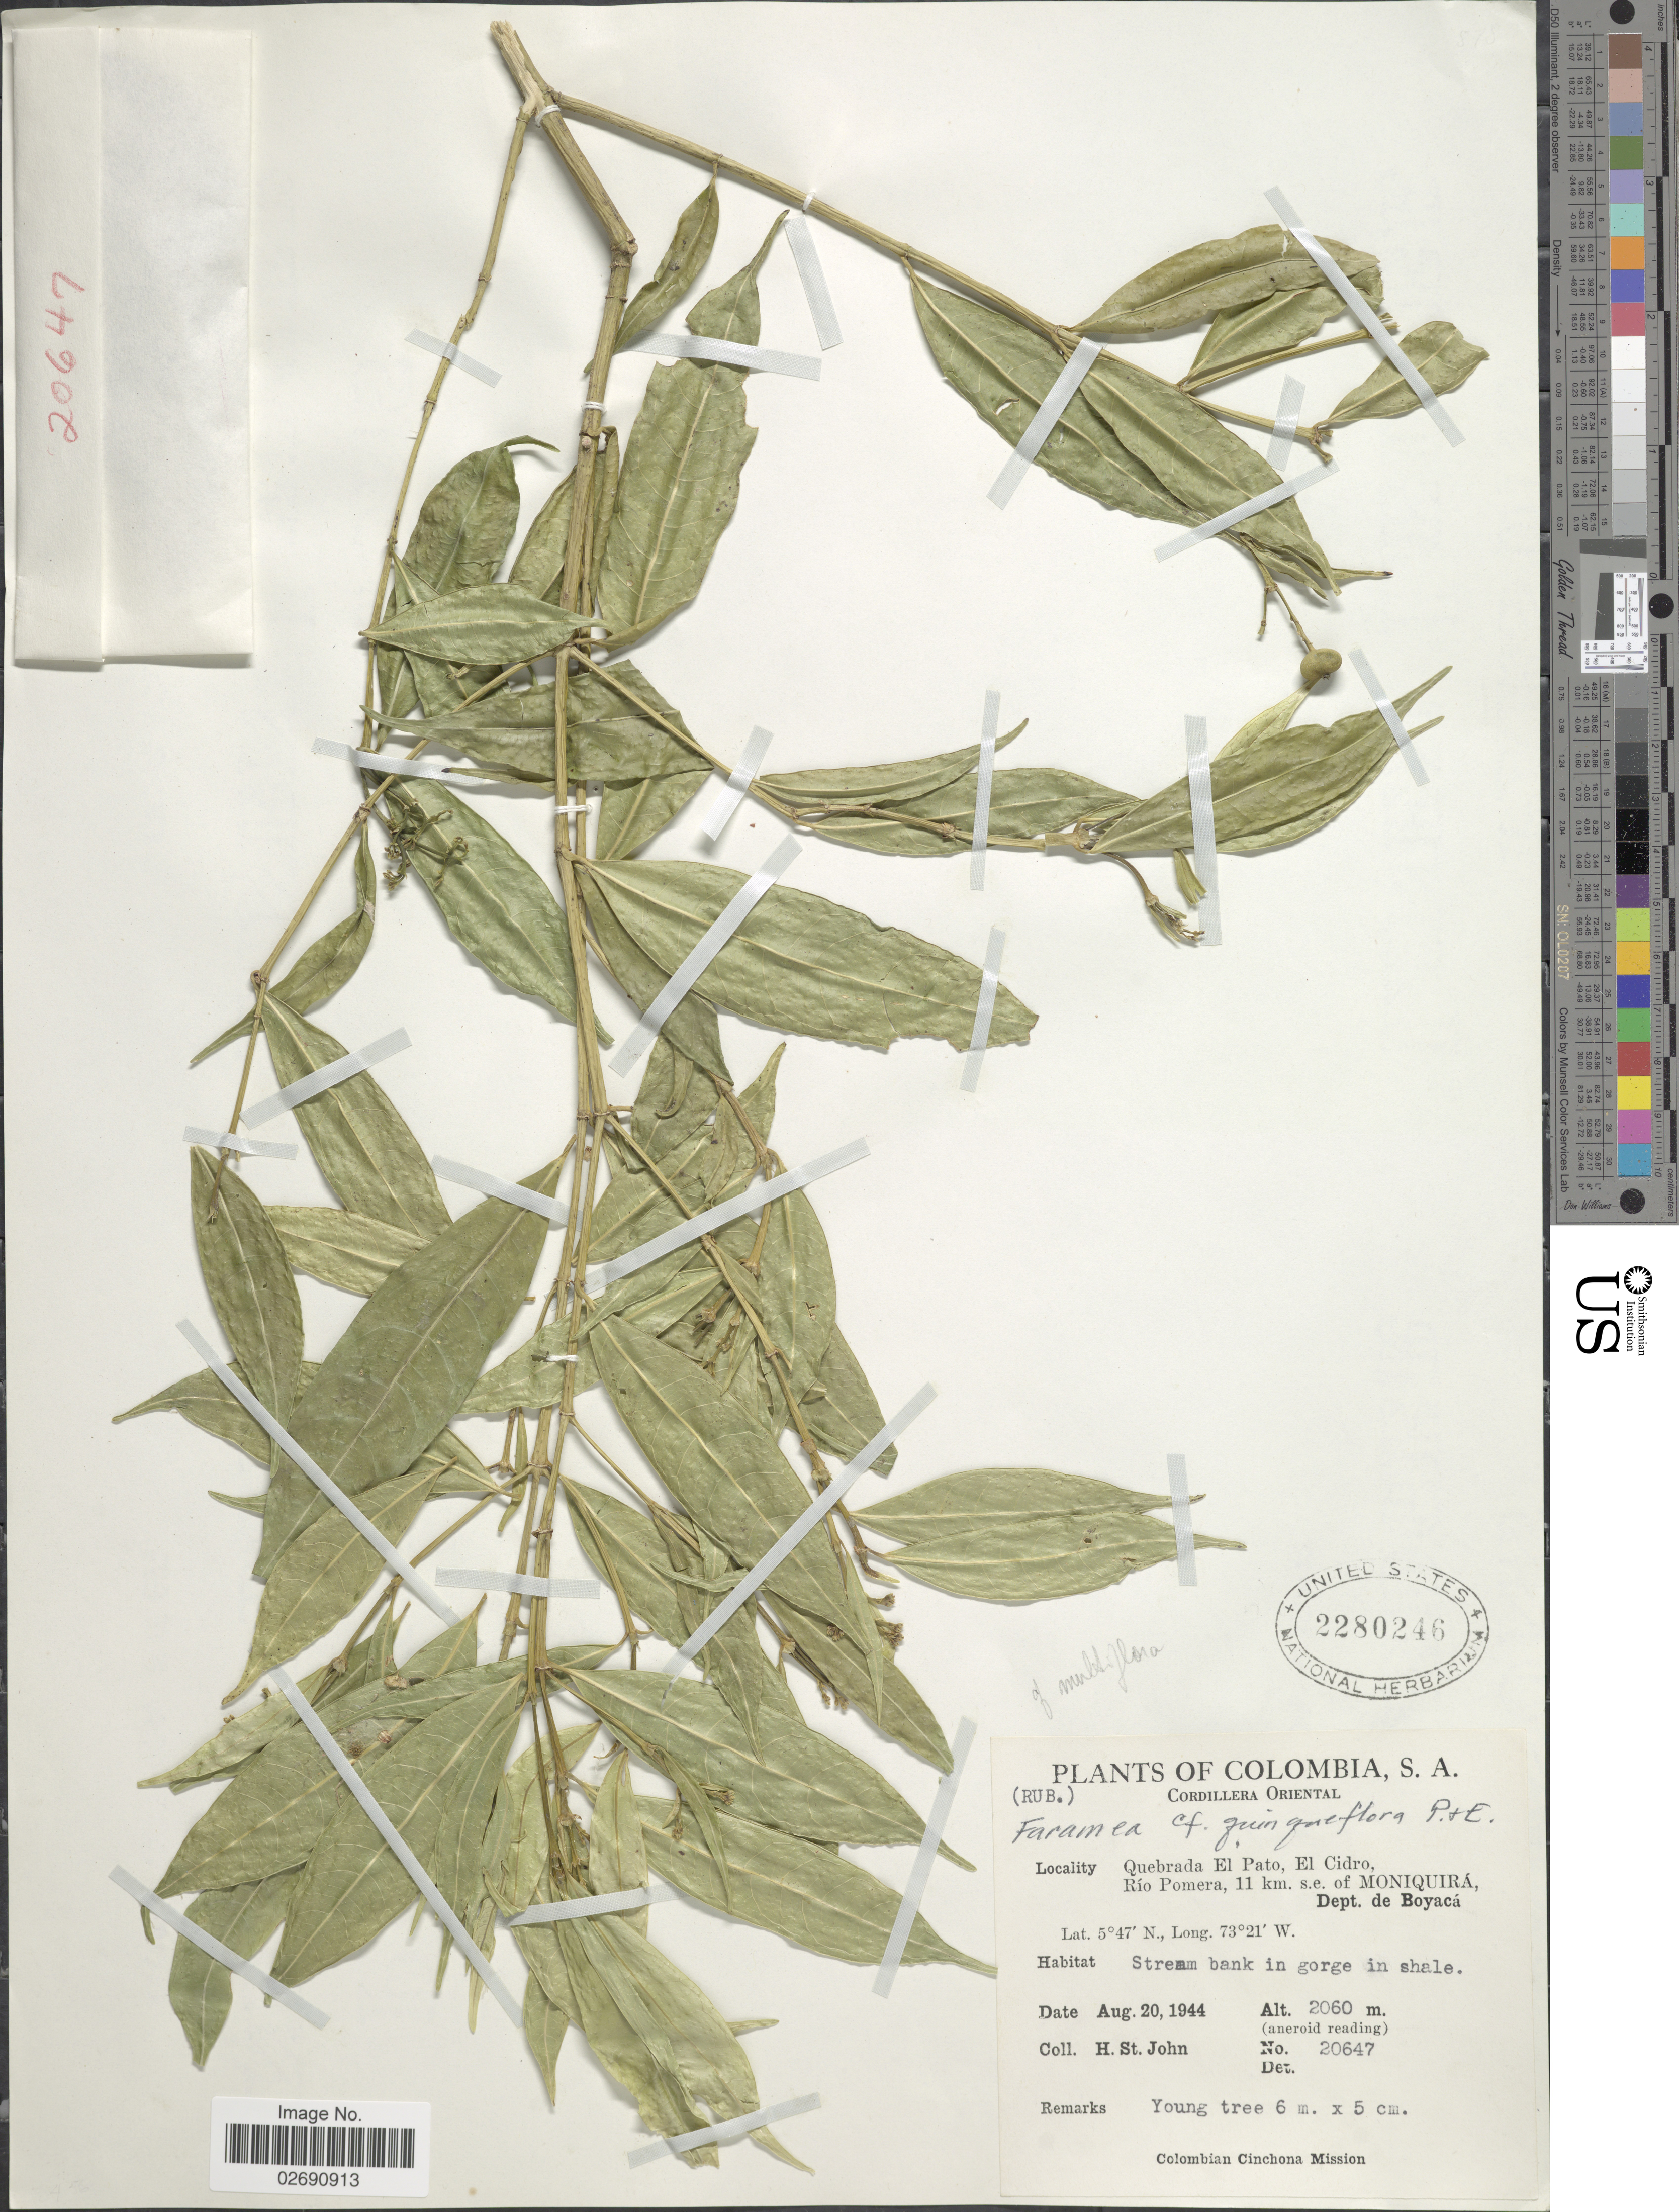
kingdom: Plantae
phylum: Tracheophyta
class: Magnoliopsida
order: Gentianales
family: Rubiaceae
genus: Faramea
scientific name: Faramea quinqueflora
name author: Poepp. & Endl.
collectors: H. St. John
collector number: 20647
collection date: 1944-08-20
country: Colombia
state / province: Boyacá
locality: Cordillera Oriental. Quebrada El Pato, El Cidro, Rio Pomera, 11 km. s.e. of Moniquira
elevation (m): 2060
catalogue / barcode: US 2280246